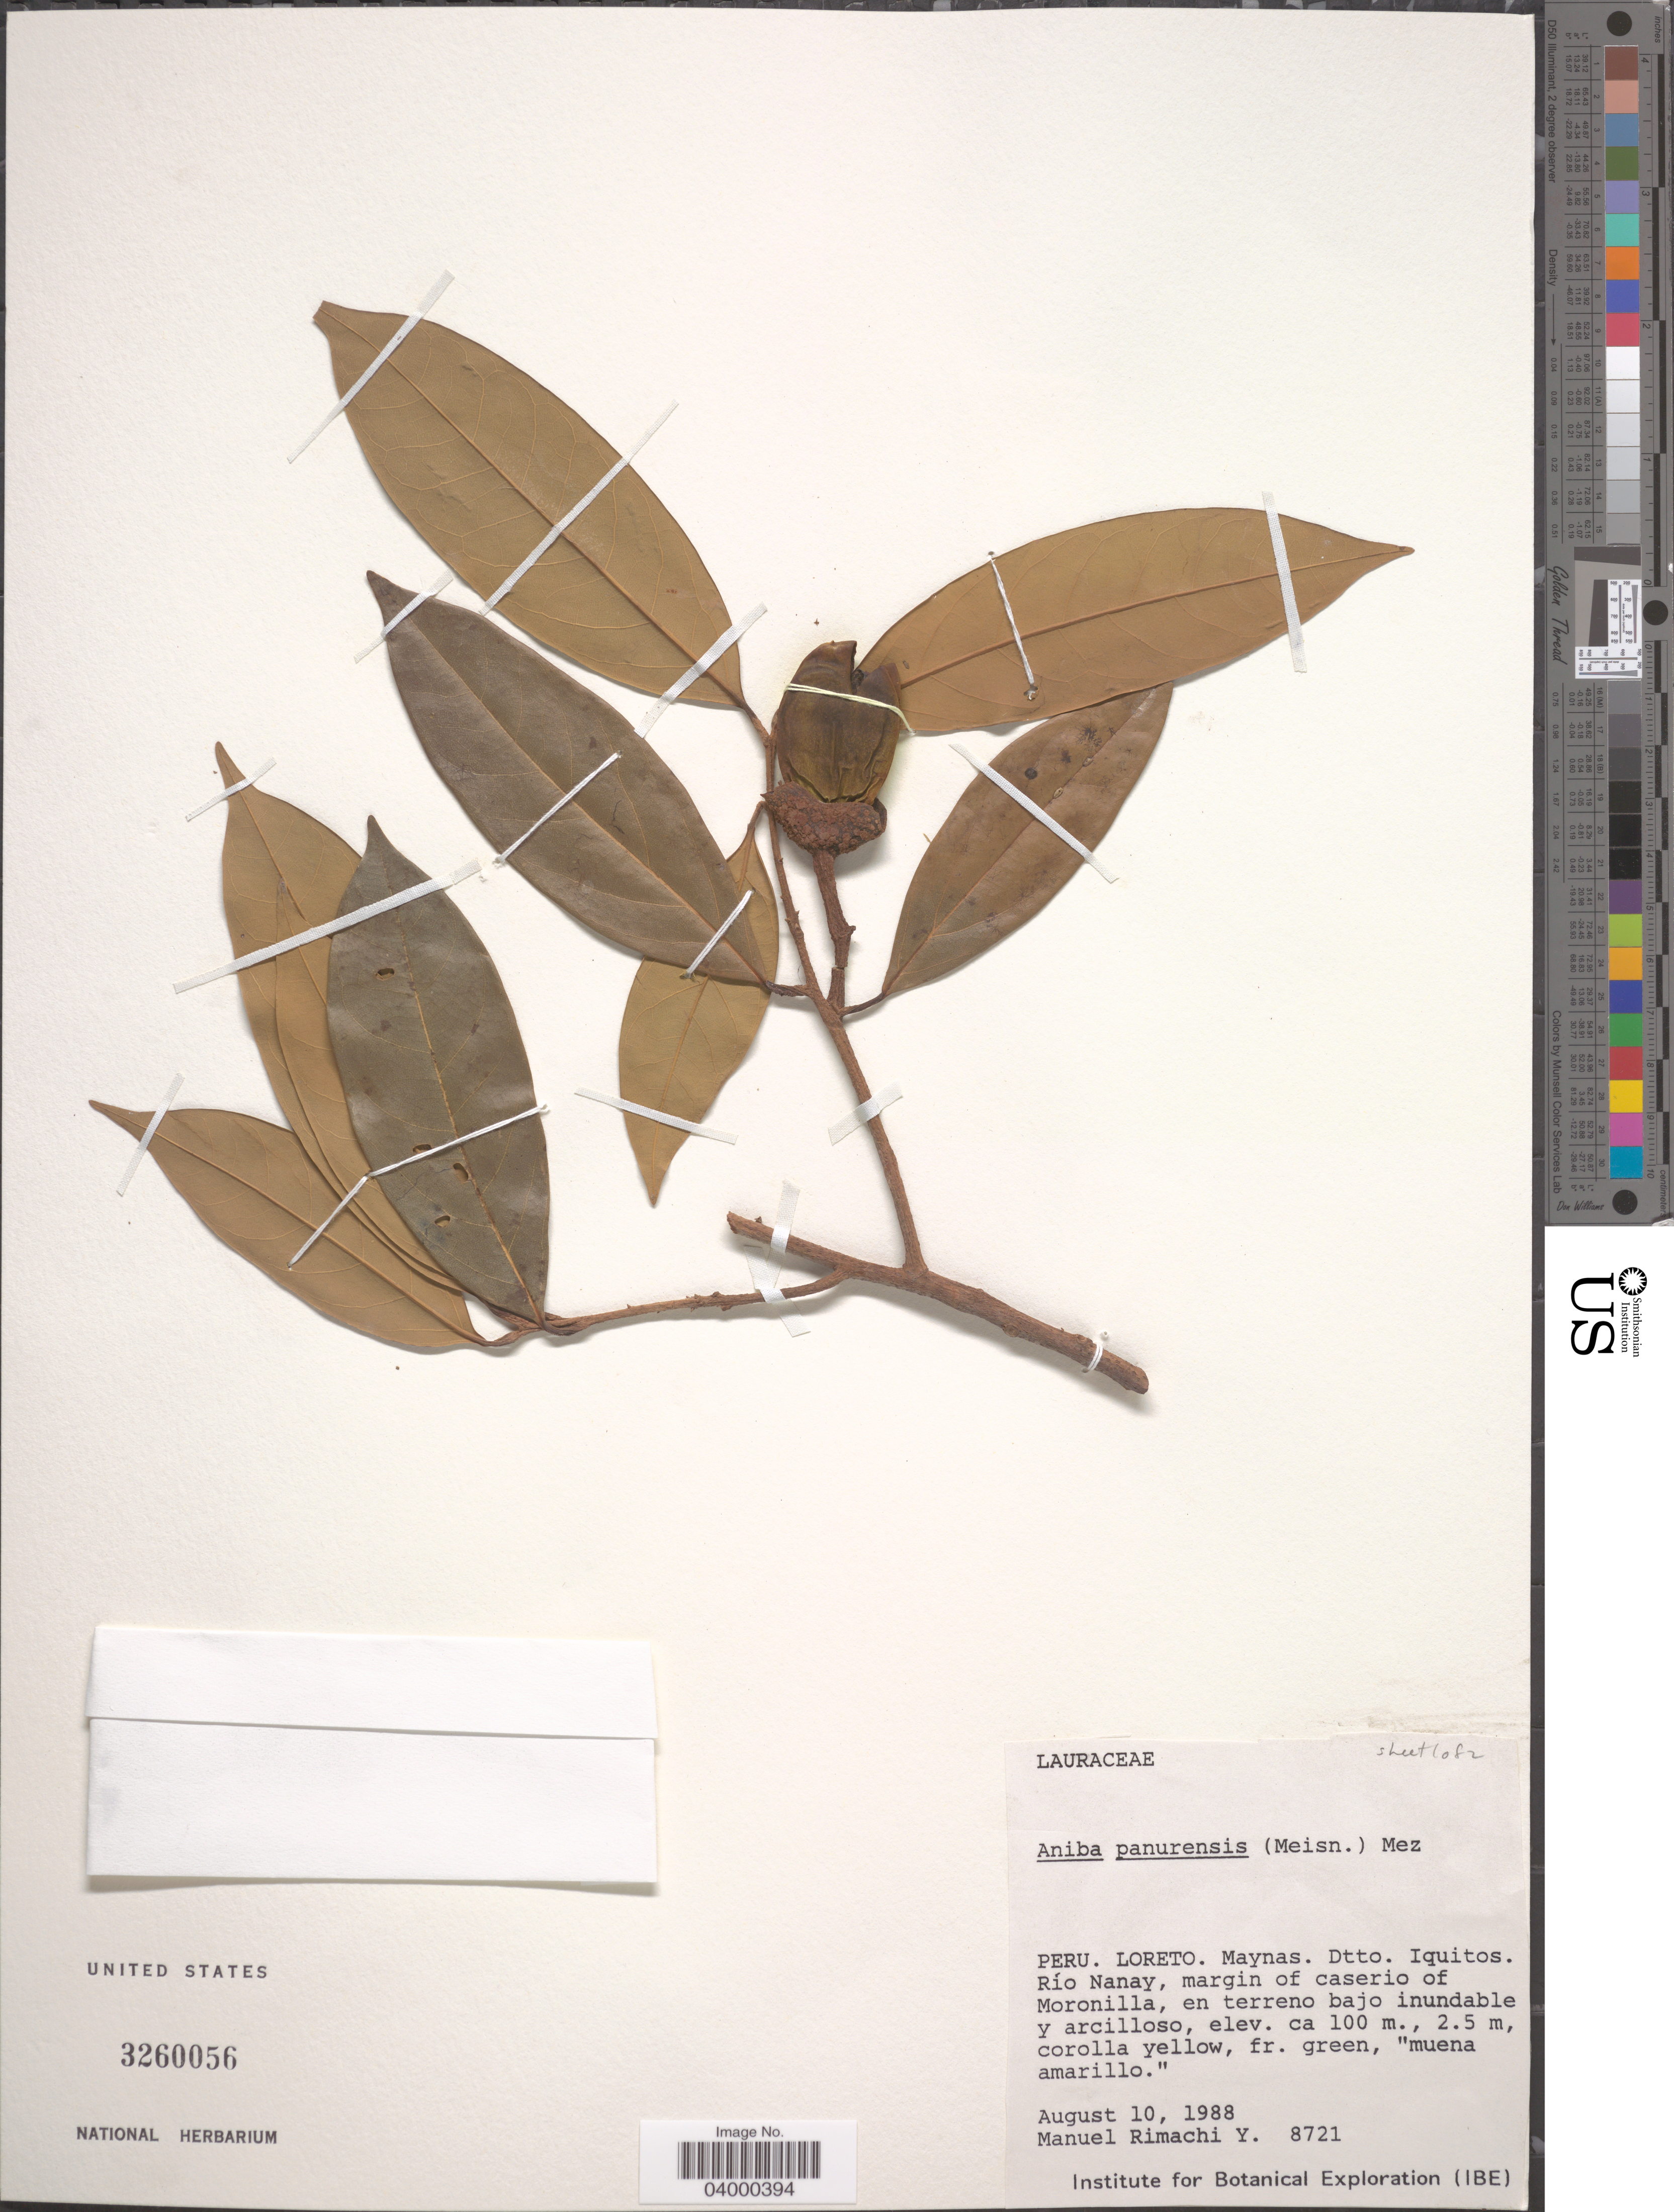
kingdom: Plantae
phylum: Tracheophyta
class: Magnoliopsida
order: Laurales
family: Lauraceae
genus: Aniba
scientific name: Aniba panurensis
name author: (Meisn.) Mez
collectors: M. Rimachi Y.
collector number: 8721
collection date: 1988-08-10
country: Peru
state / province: Loreto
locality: Maynas. Dtto. Iquitos. Río Nanay, margin of caserio of Moronilla.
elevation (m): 100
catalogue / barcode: US 3260056